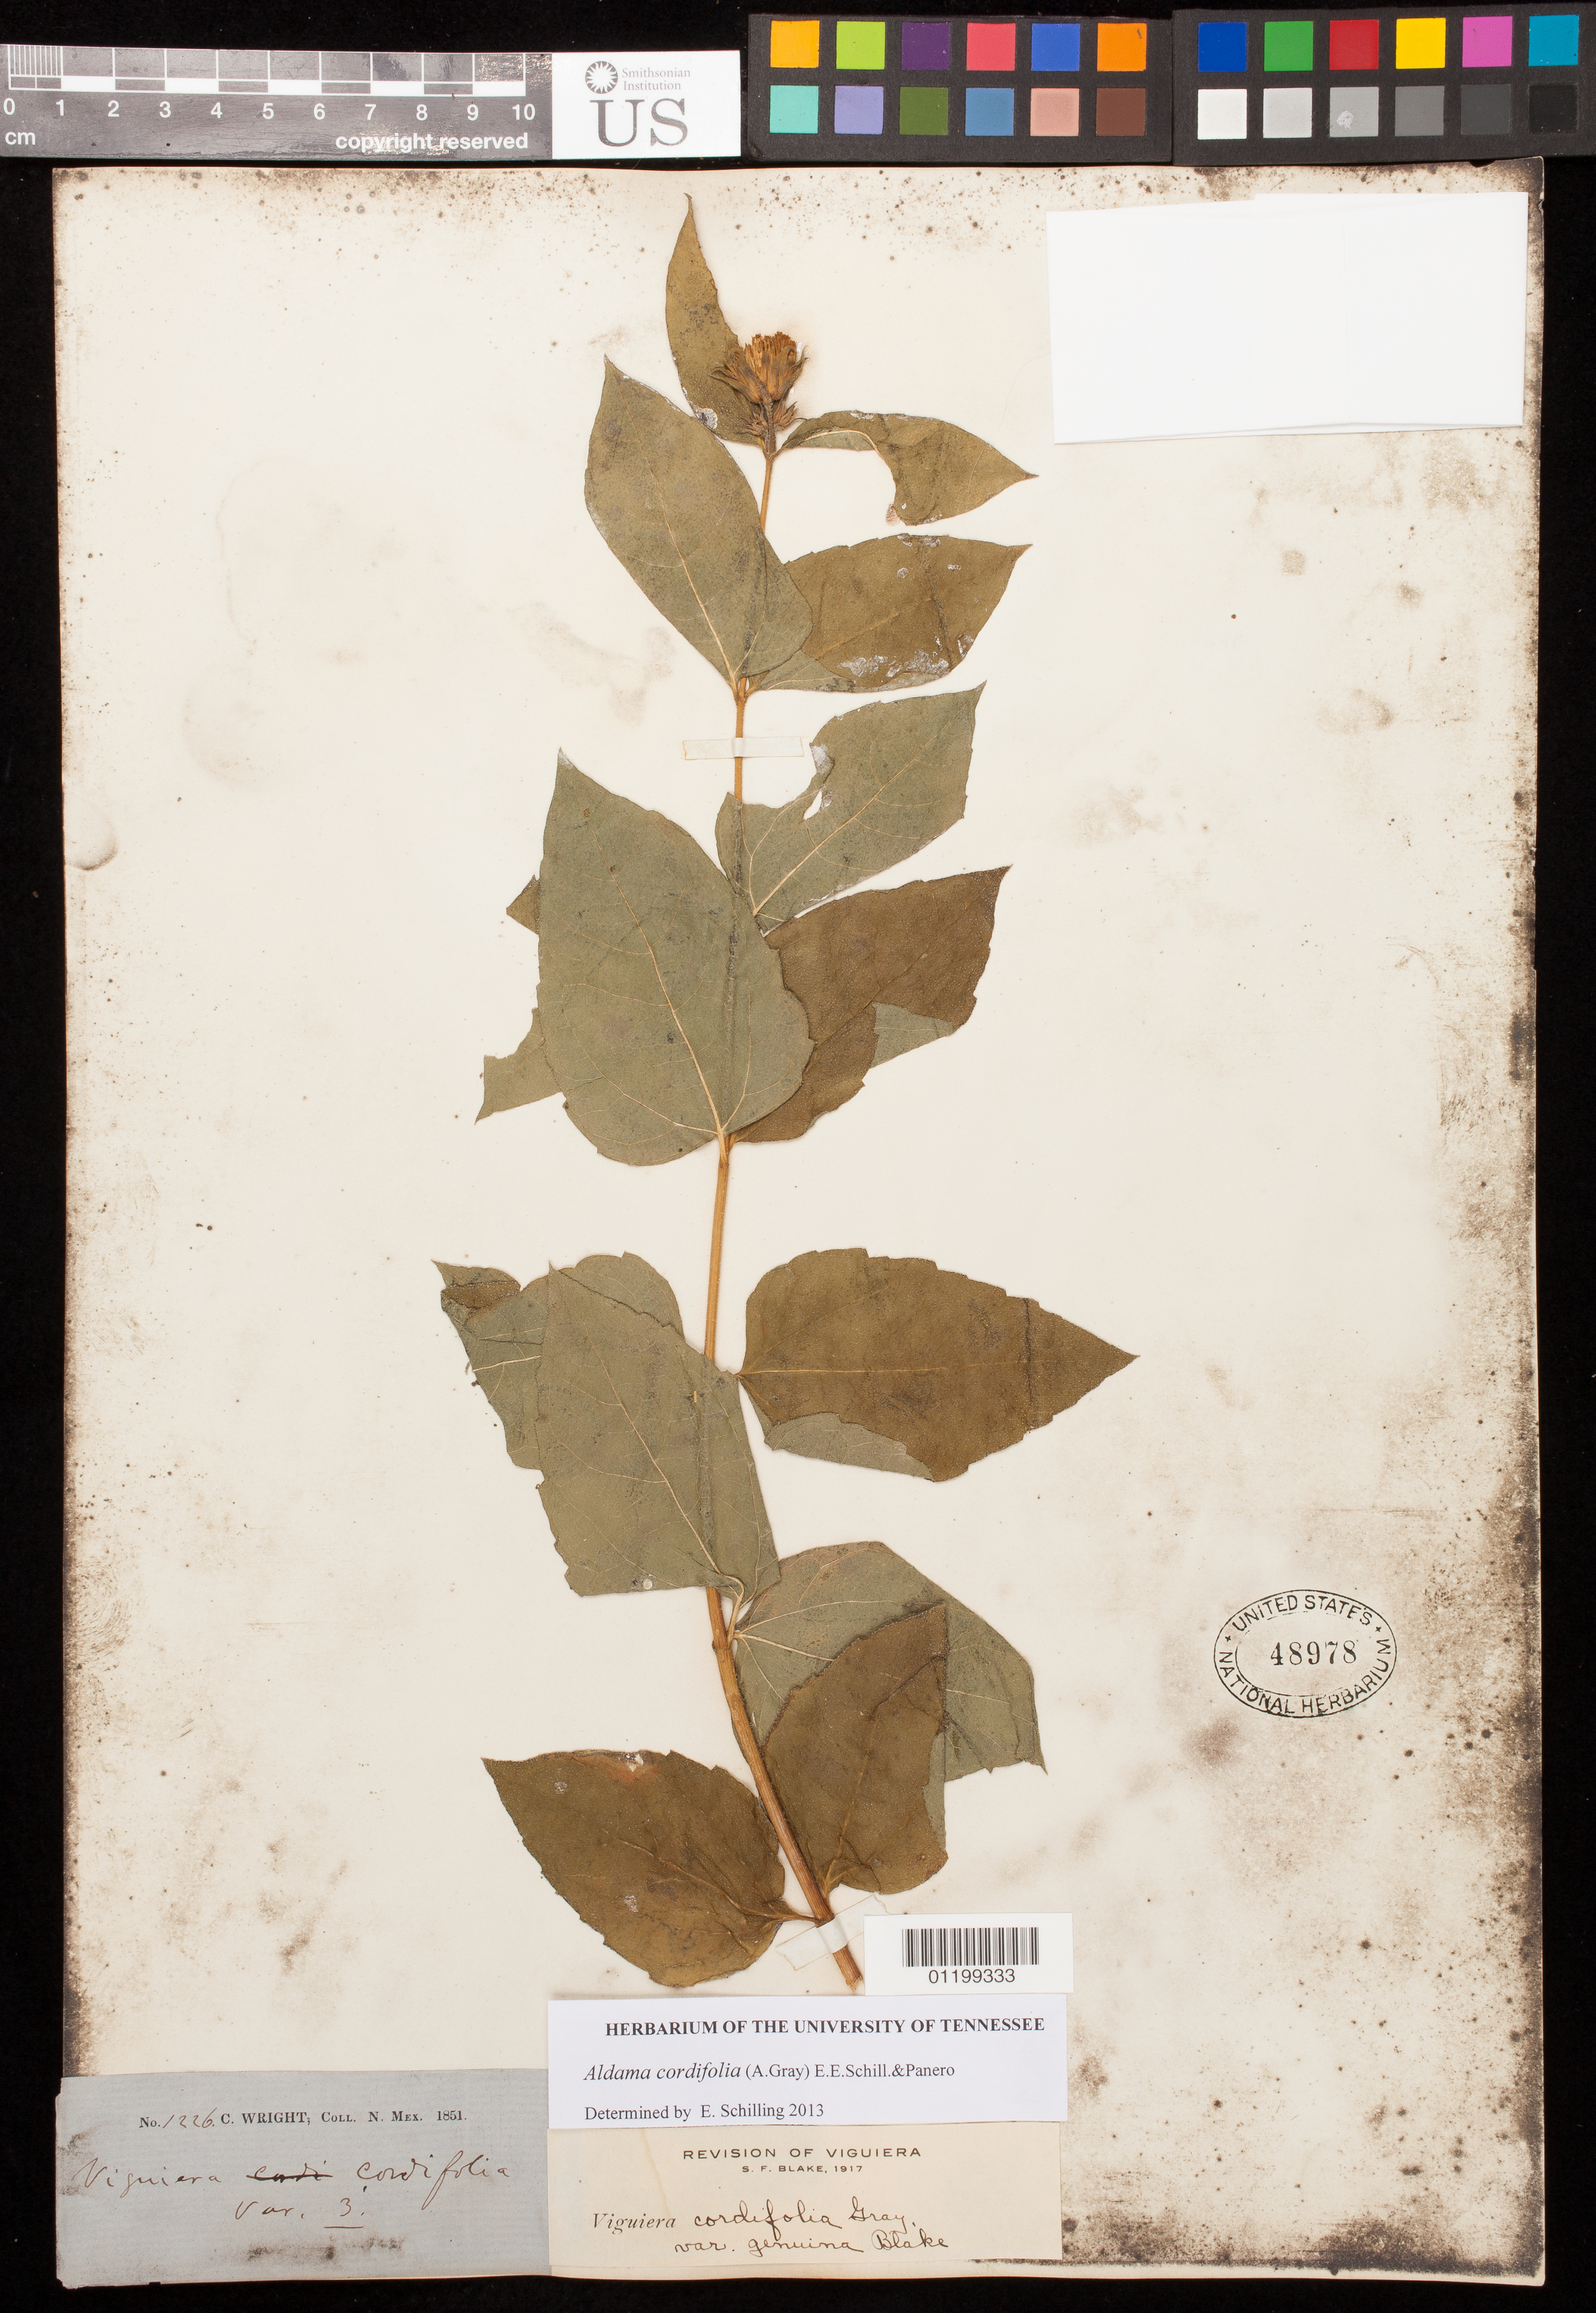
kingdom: Plantae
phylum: Tracheophyta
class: Magnoliopsida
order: Asterales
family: Asteraceae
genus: Aldama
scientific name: Aldama cordifolia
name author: (A. Gray) E.E. Schill. & Panero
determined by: Schilling, E. E.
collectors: C. Wright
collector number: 1226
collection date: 1851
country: United States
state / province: New Mexico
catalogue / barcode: US 48978